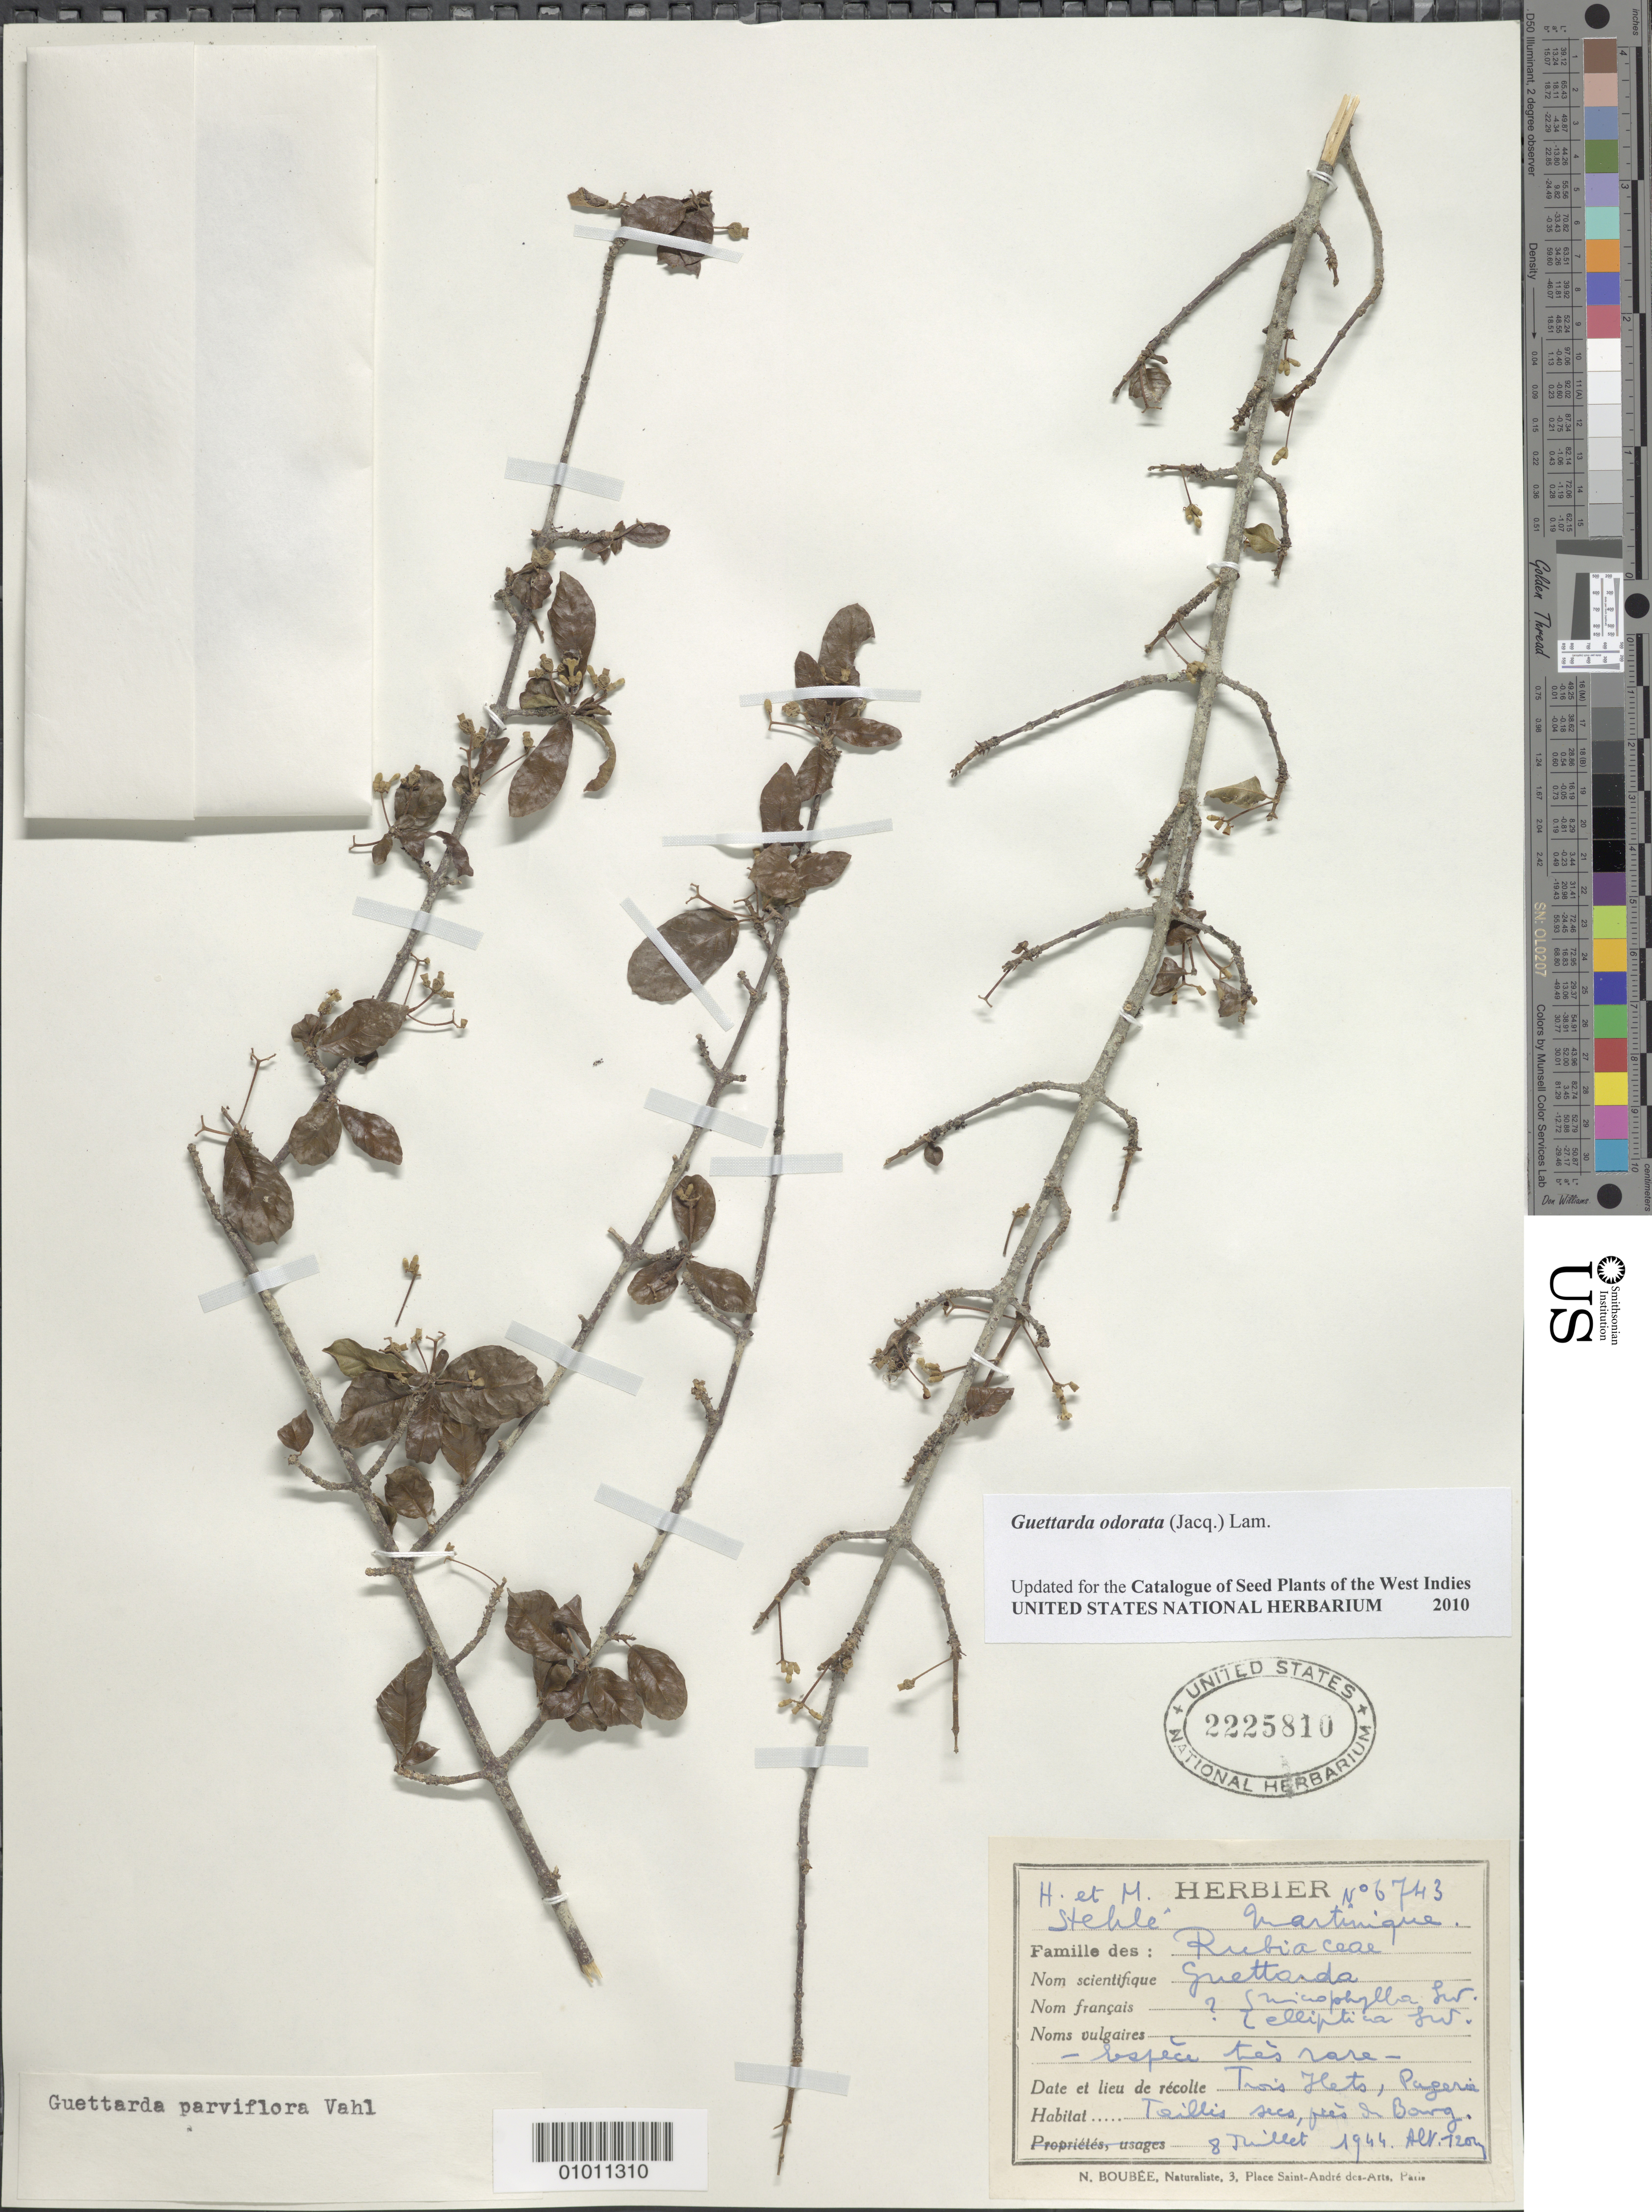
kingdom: Plantae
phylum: Tracheophyta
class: Magnoliopsida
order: Gentianales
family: Rubiaceae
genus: Guettarda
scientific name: Guettarda odorata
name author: (Jacq.) Lam.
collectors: H. Stehlé & M. Stehlé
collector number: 6743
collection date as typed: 08 Jul 1944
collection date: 1944-07-08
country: Martinique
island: Martinique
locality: Trois Islets, Pregerie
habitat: Taillis seco, pres de Bourg.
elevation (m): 120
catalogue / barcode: US 2225810